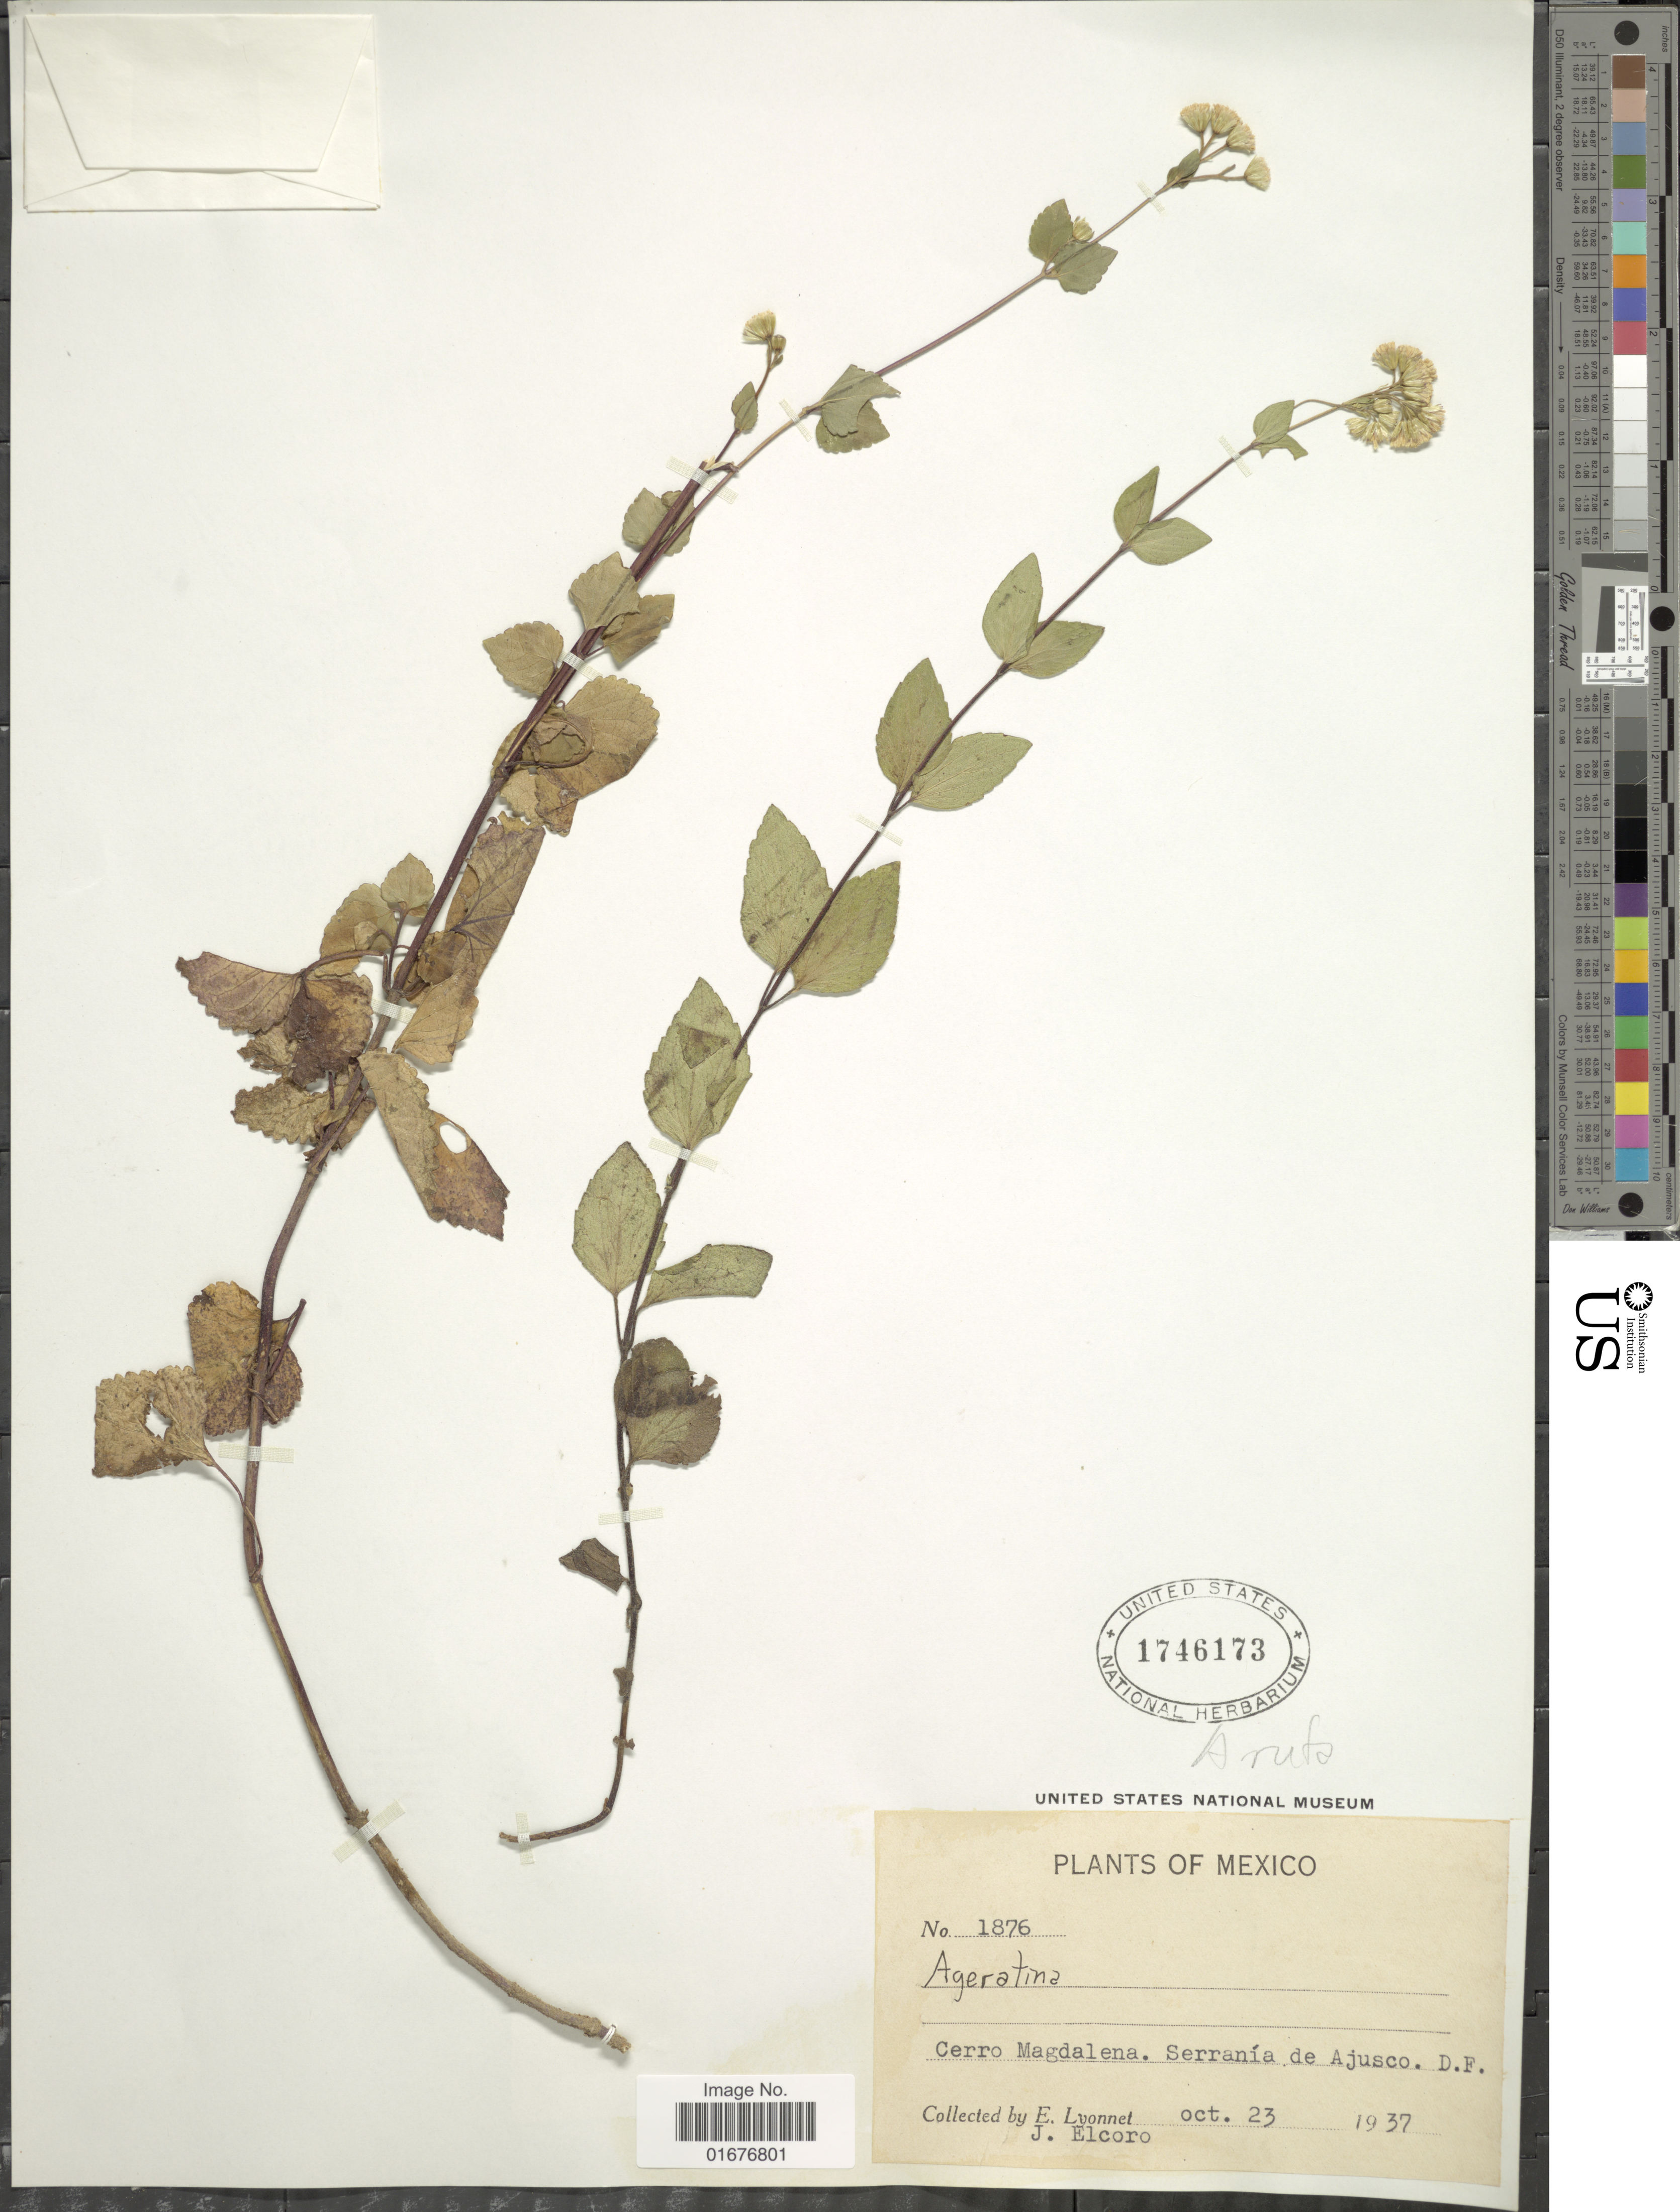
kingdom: Plantae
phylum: Tracheophyta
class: Magnoliopsida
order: Asterales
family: Asteraceae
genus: Ageratina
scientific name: Ageratina rufa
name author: (Greene) R.M. King & H. Rob.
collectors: E. Lyonnet & J. Elcoro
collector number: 1876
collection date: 1937-10-23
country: Mexico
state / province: Distrito Federal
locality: Cerro Magdalena, Serranía de Ajusco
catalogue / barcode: US 1746173